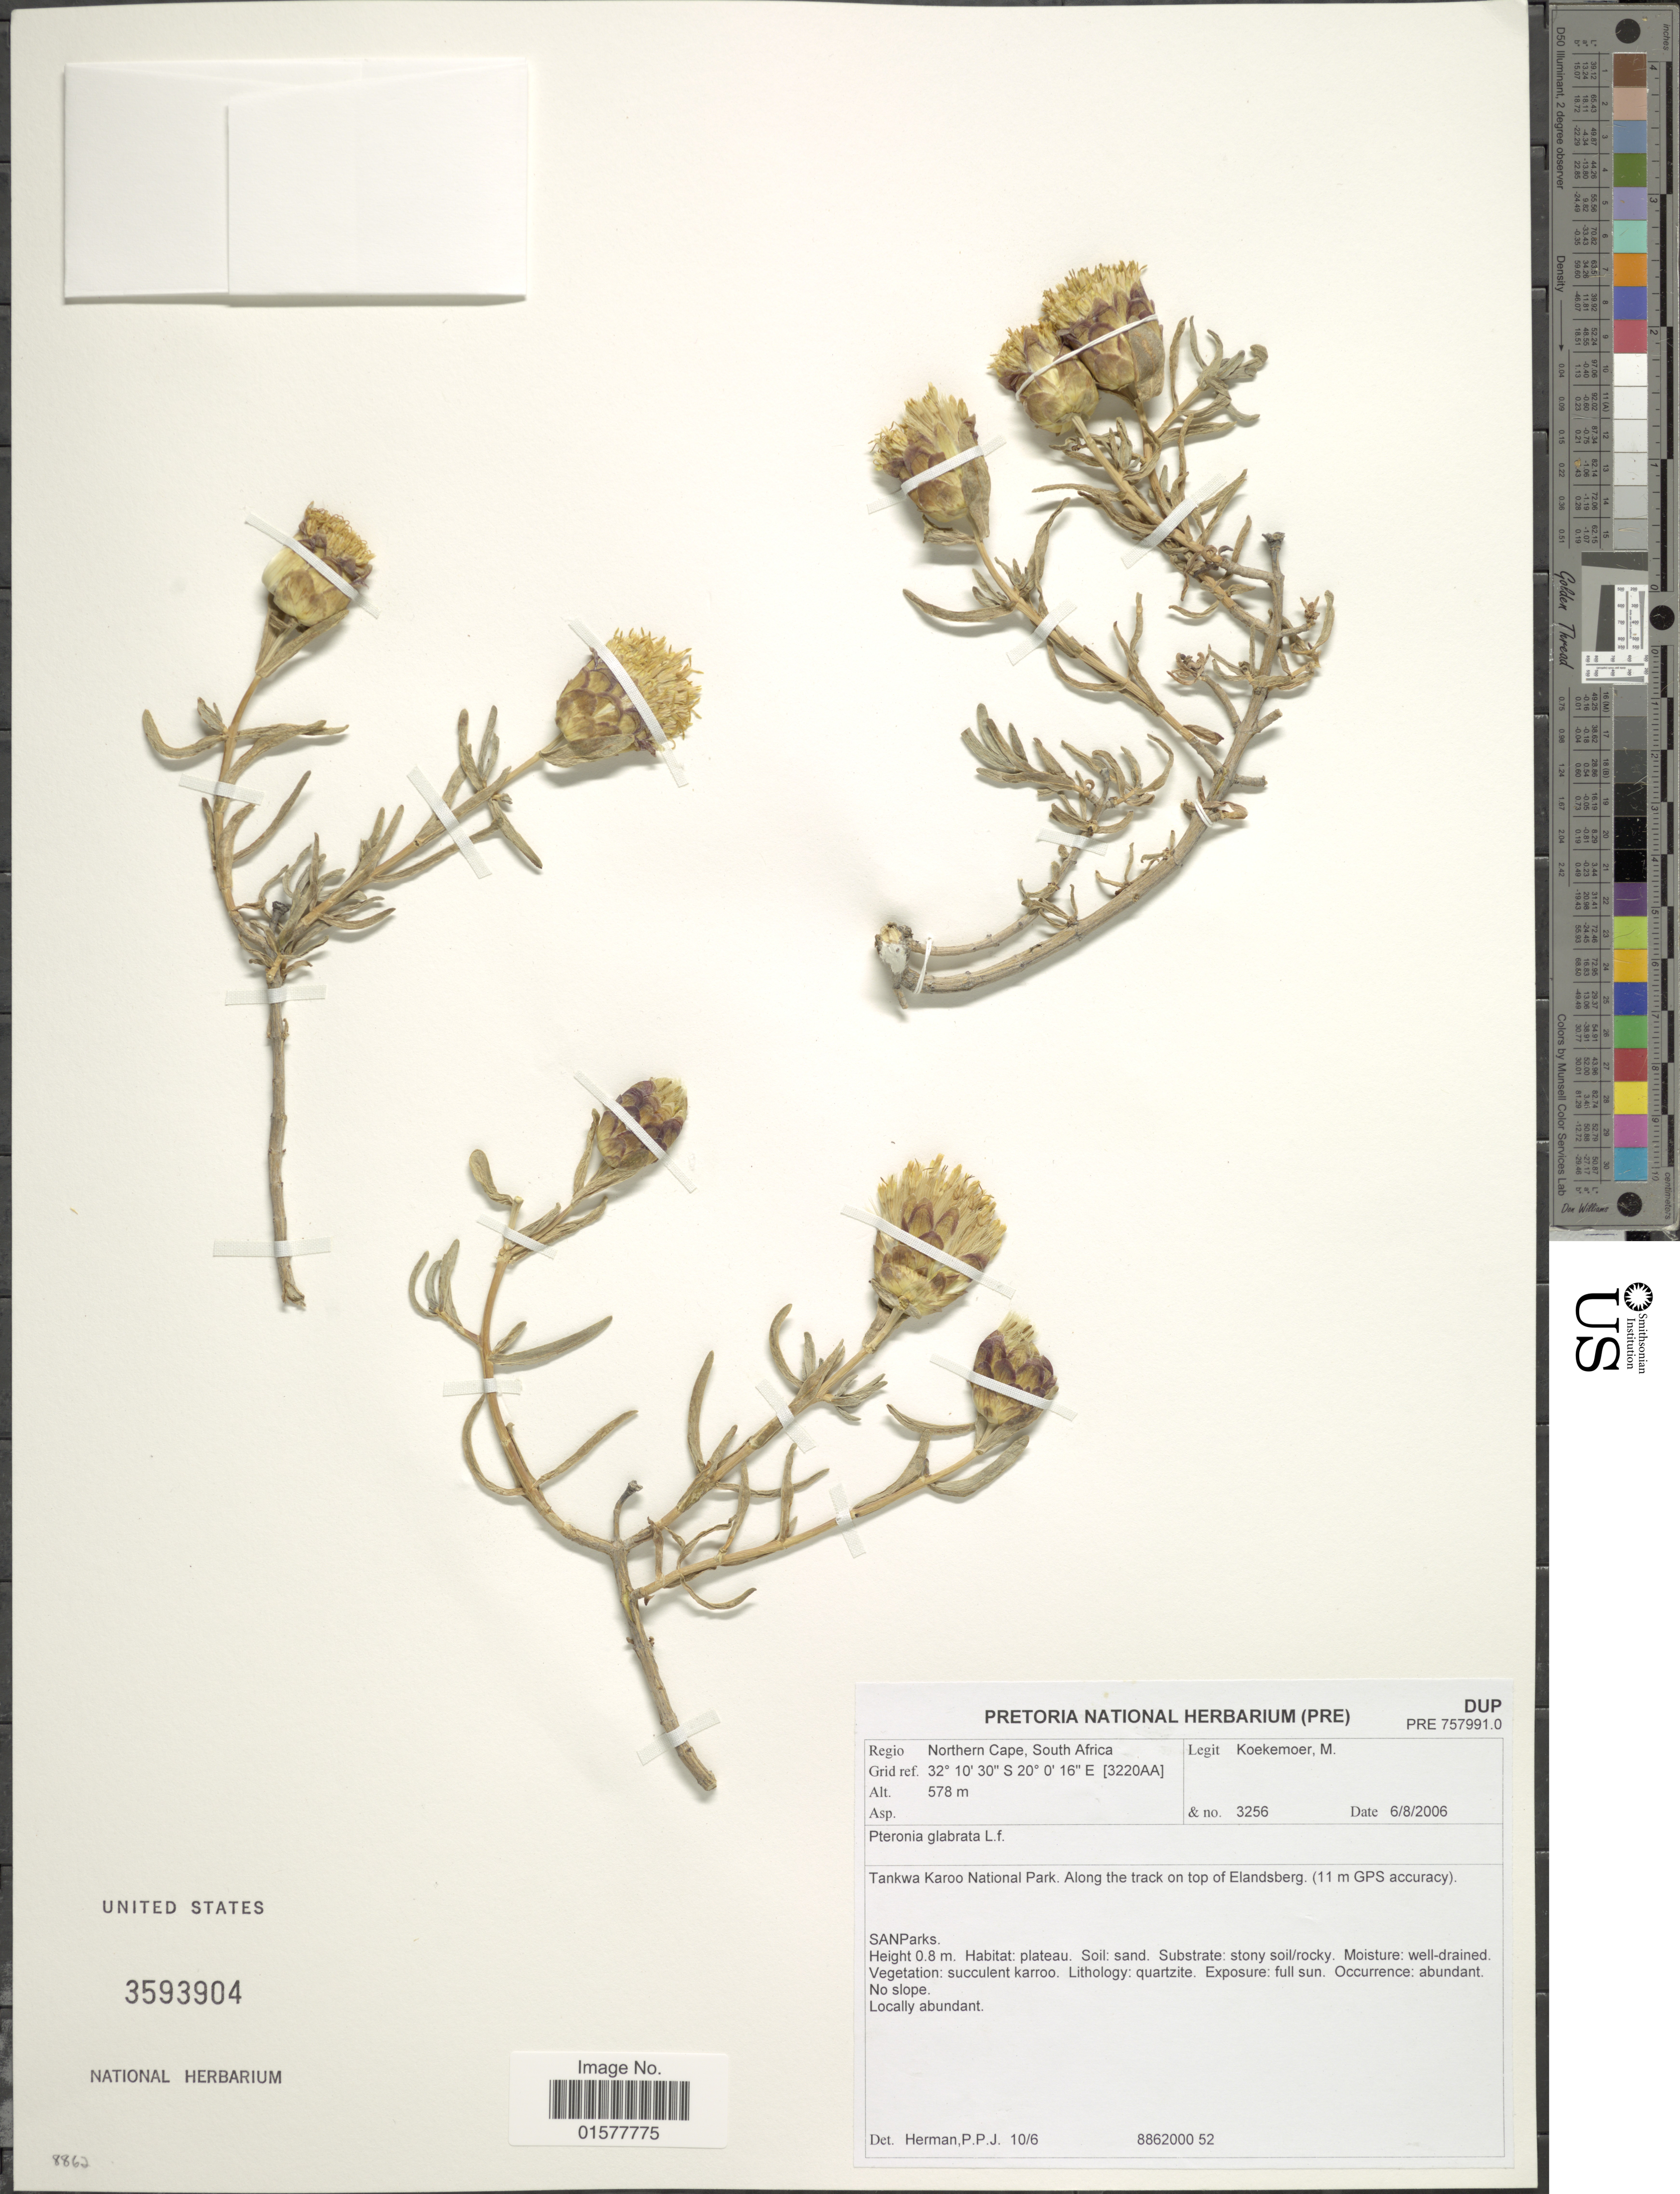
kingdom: Plantae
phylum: Tracheophyta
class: Magnoliopsida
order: Asterales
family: Asteraceae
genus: Pteronia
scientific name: Pteronia glabrata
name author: L. f.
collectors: M. Koekemoer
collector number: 3256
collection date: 2006-08-06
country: South Africa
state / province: Northern Cape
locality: Northern Cape, South Africa, Grid ref. [3220AA], Tankwa Karoo National Park, Along the track on top Elandsberg (11 m GPS aacuracy)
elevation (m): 578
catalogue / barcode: US 3593904